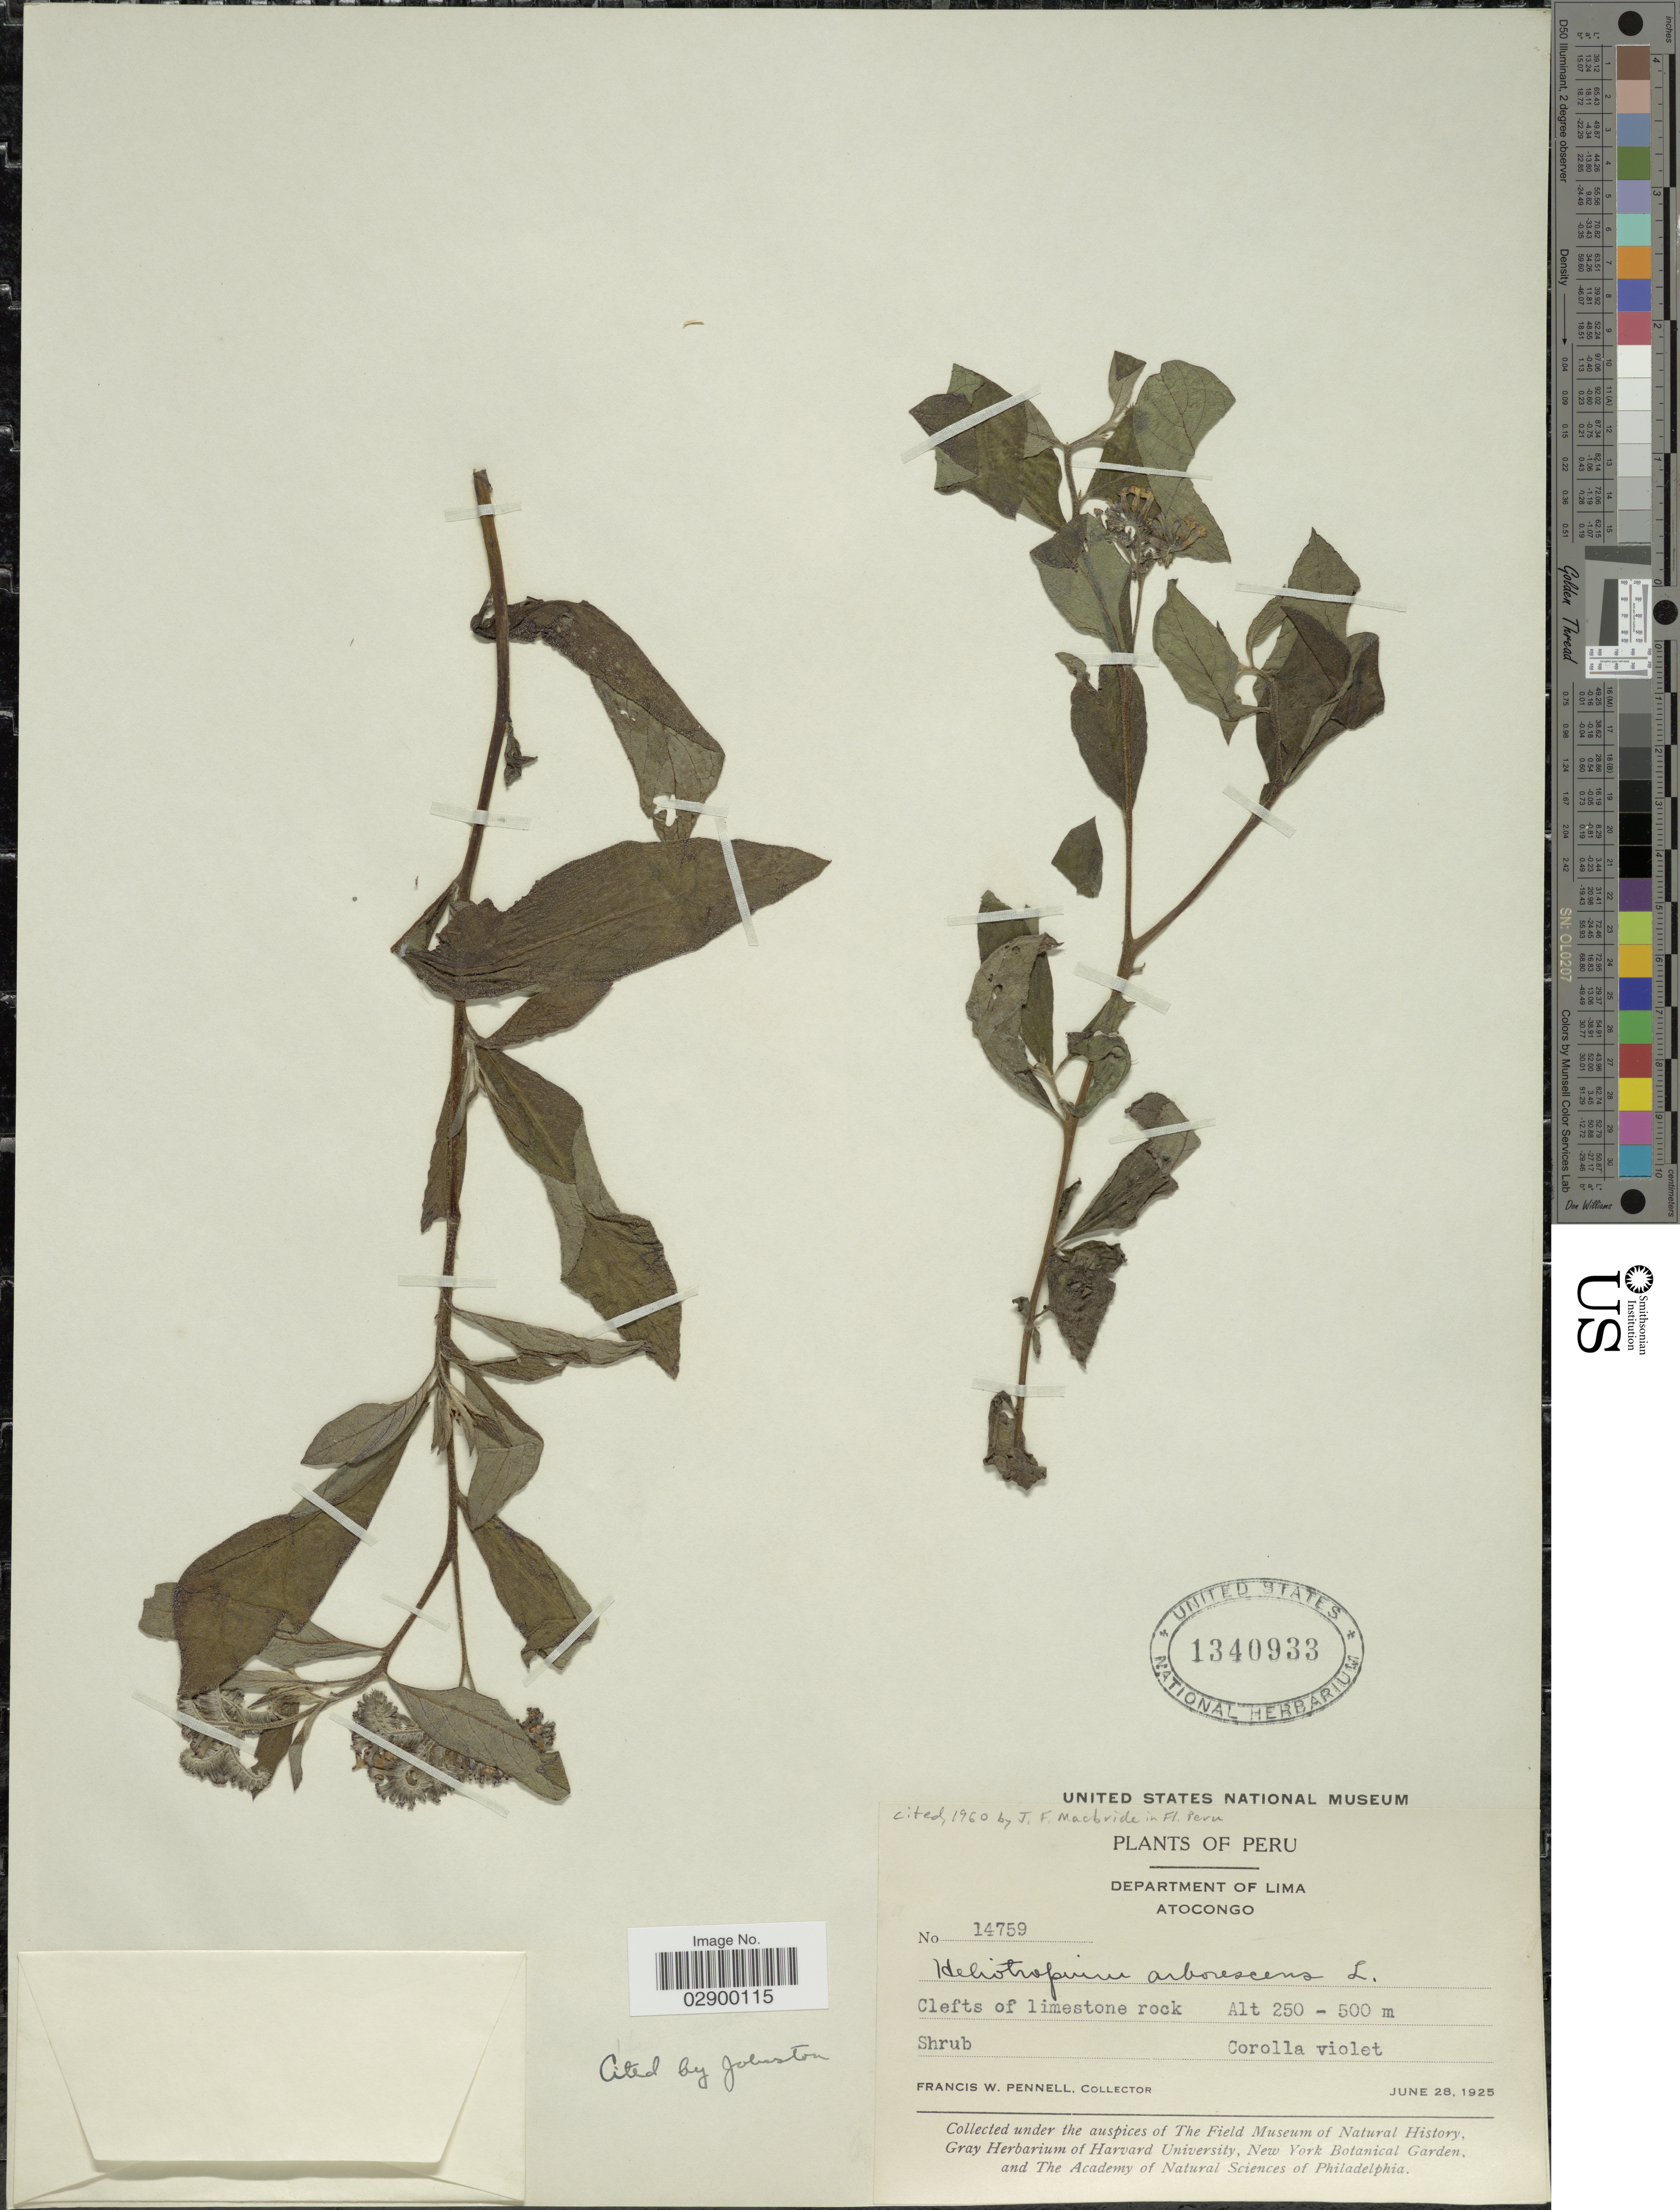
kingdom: Plantae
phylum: Tracheophyta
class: Magnoliopsida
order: Boraginales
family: Heliotropiaceae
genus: Heliotropium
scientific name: Heliotropium arborescens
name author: L.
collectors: F. W. Pennell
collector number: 14759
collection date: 1925-06-28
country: Peru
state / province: Lima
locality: Department of Lima. Atocongo.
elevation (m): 250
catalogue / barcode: US 1340933